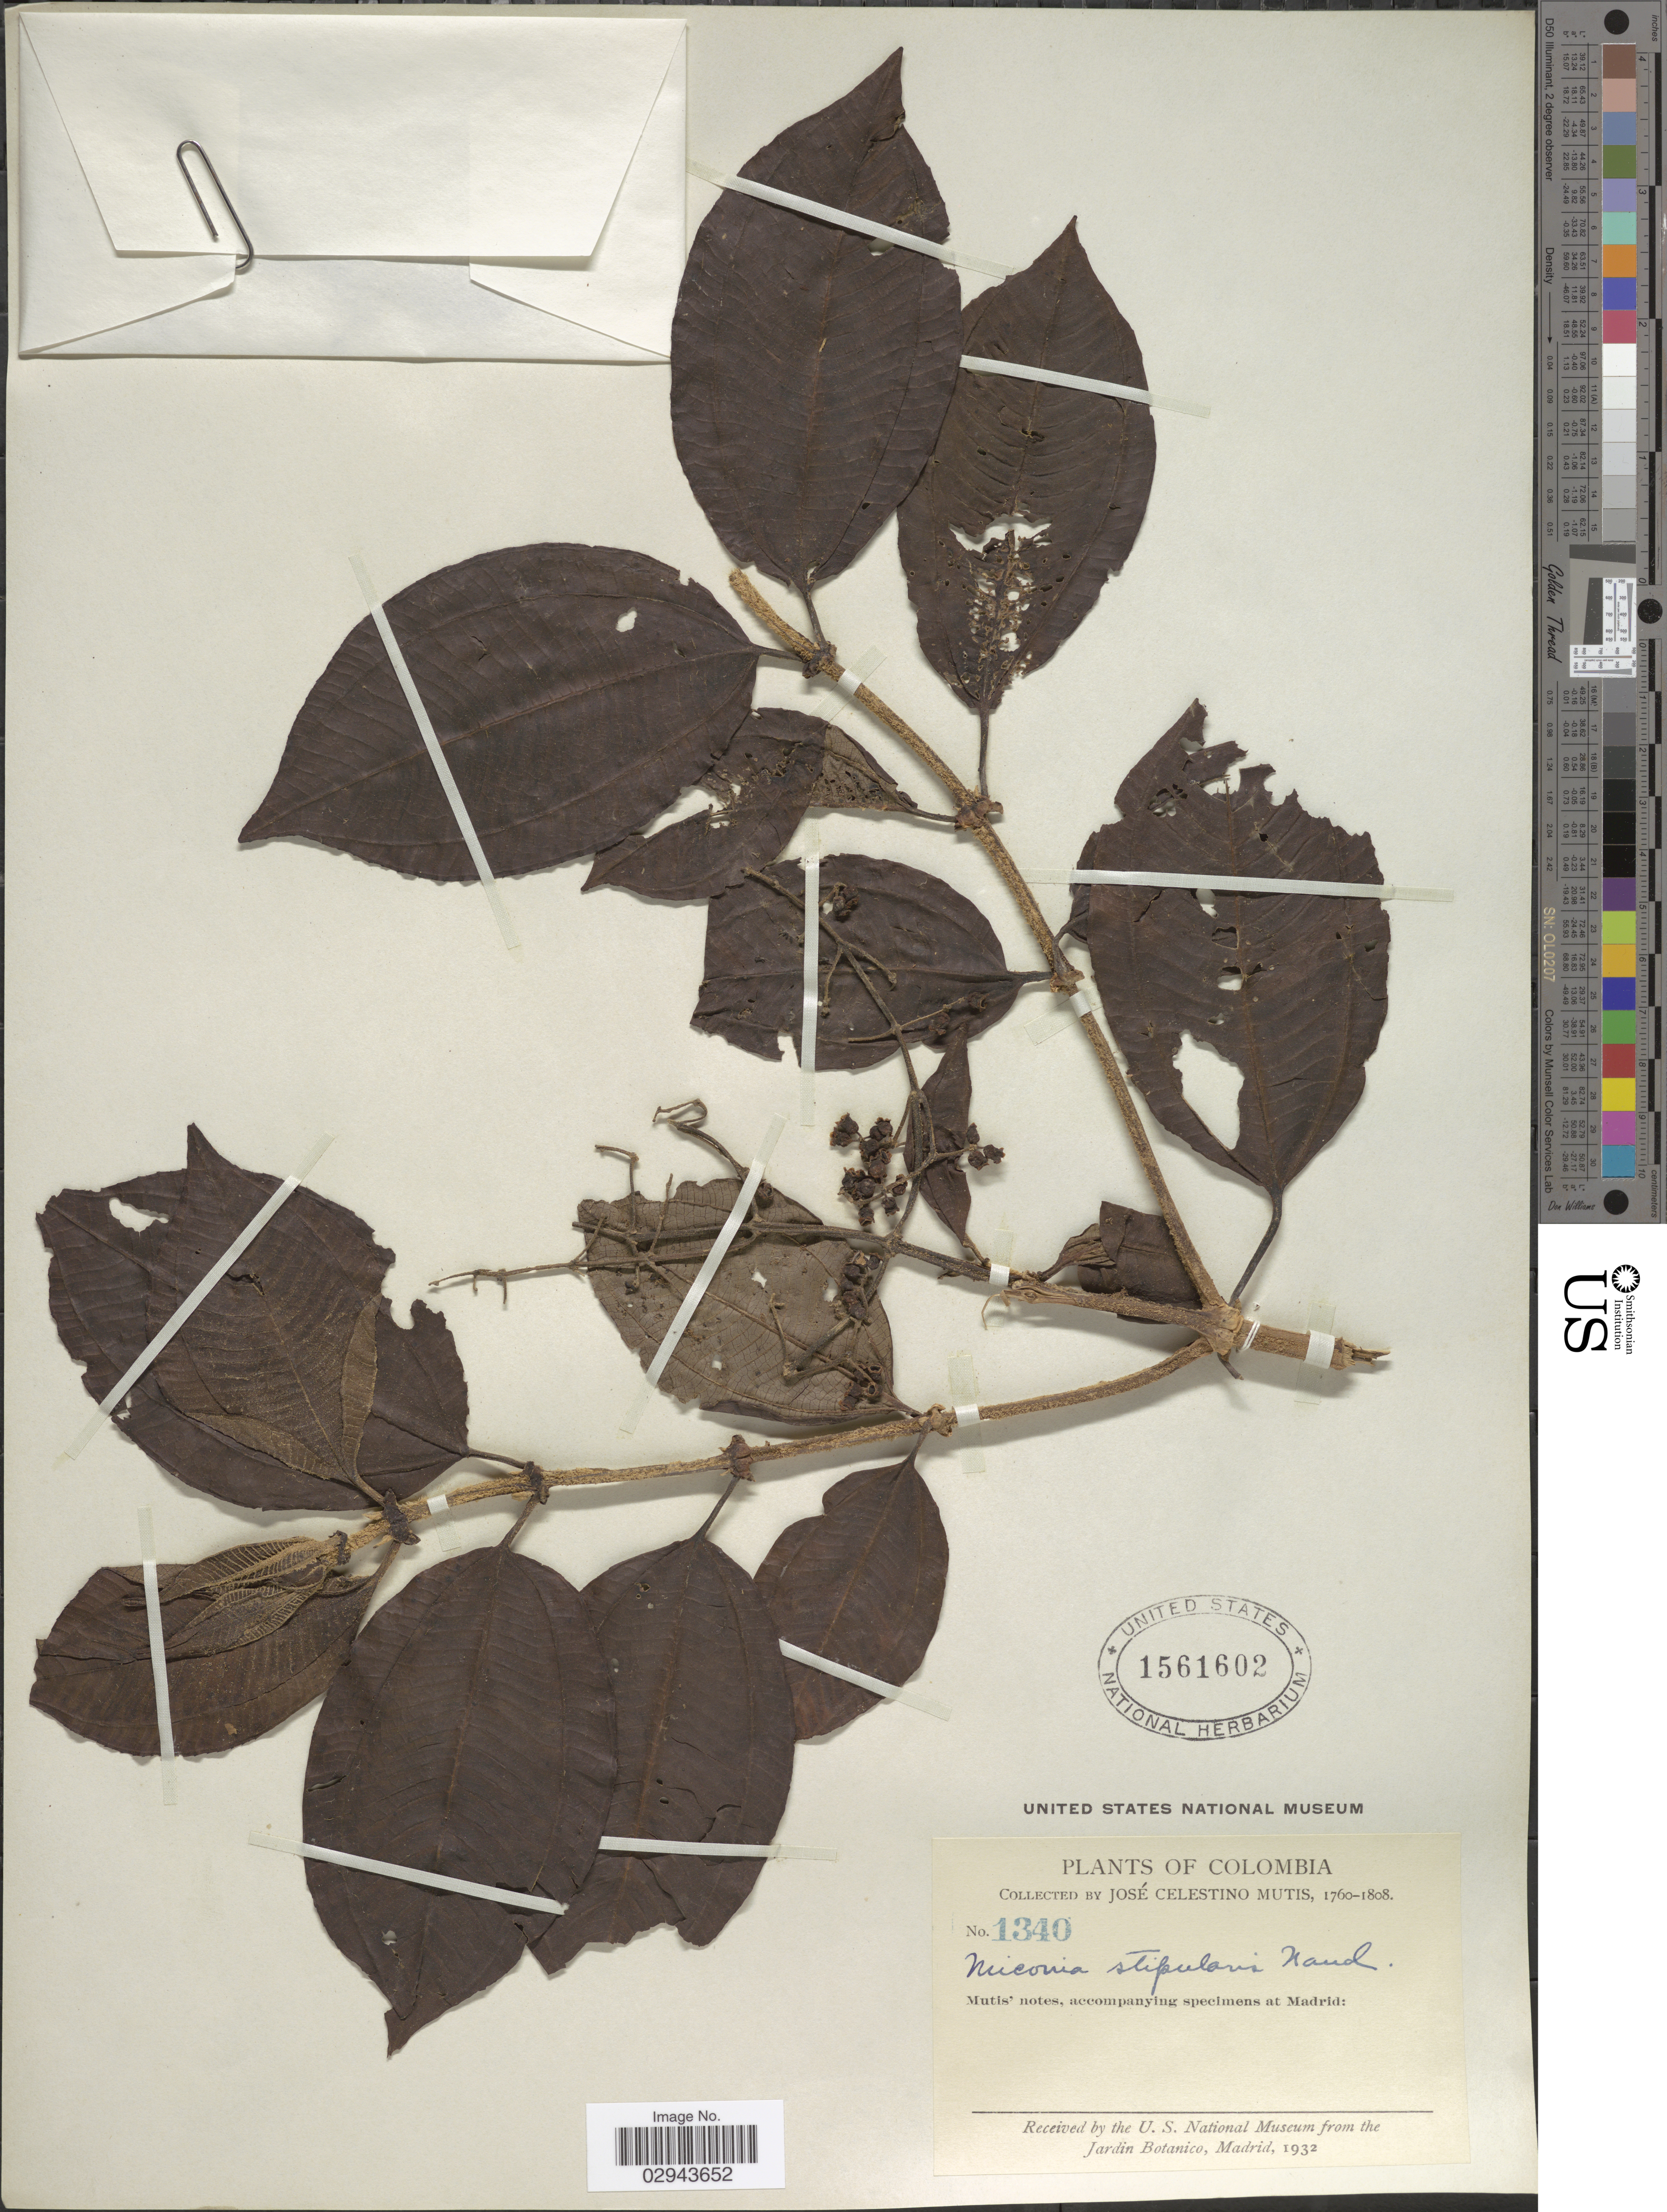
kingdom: Plantae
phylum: Tracheophyta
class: Magnoliopsida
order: Myrtales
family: Melastomataceae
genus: Miconia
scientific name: Miconia stipularis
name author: Naudin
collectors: J. C. B. Mutis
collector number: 1340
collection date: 1760/1808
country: Colombia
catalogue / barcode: US 1561602